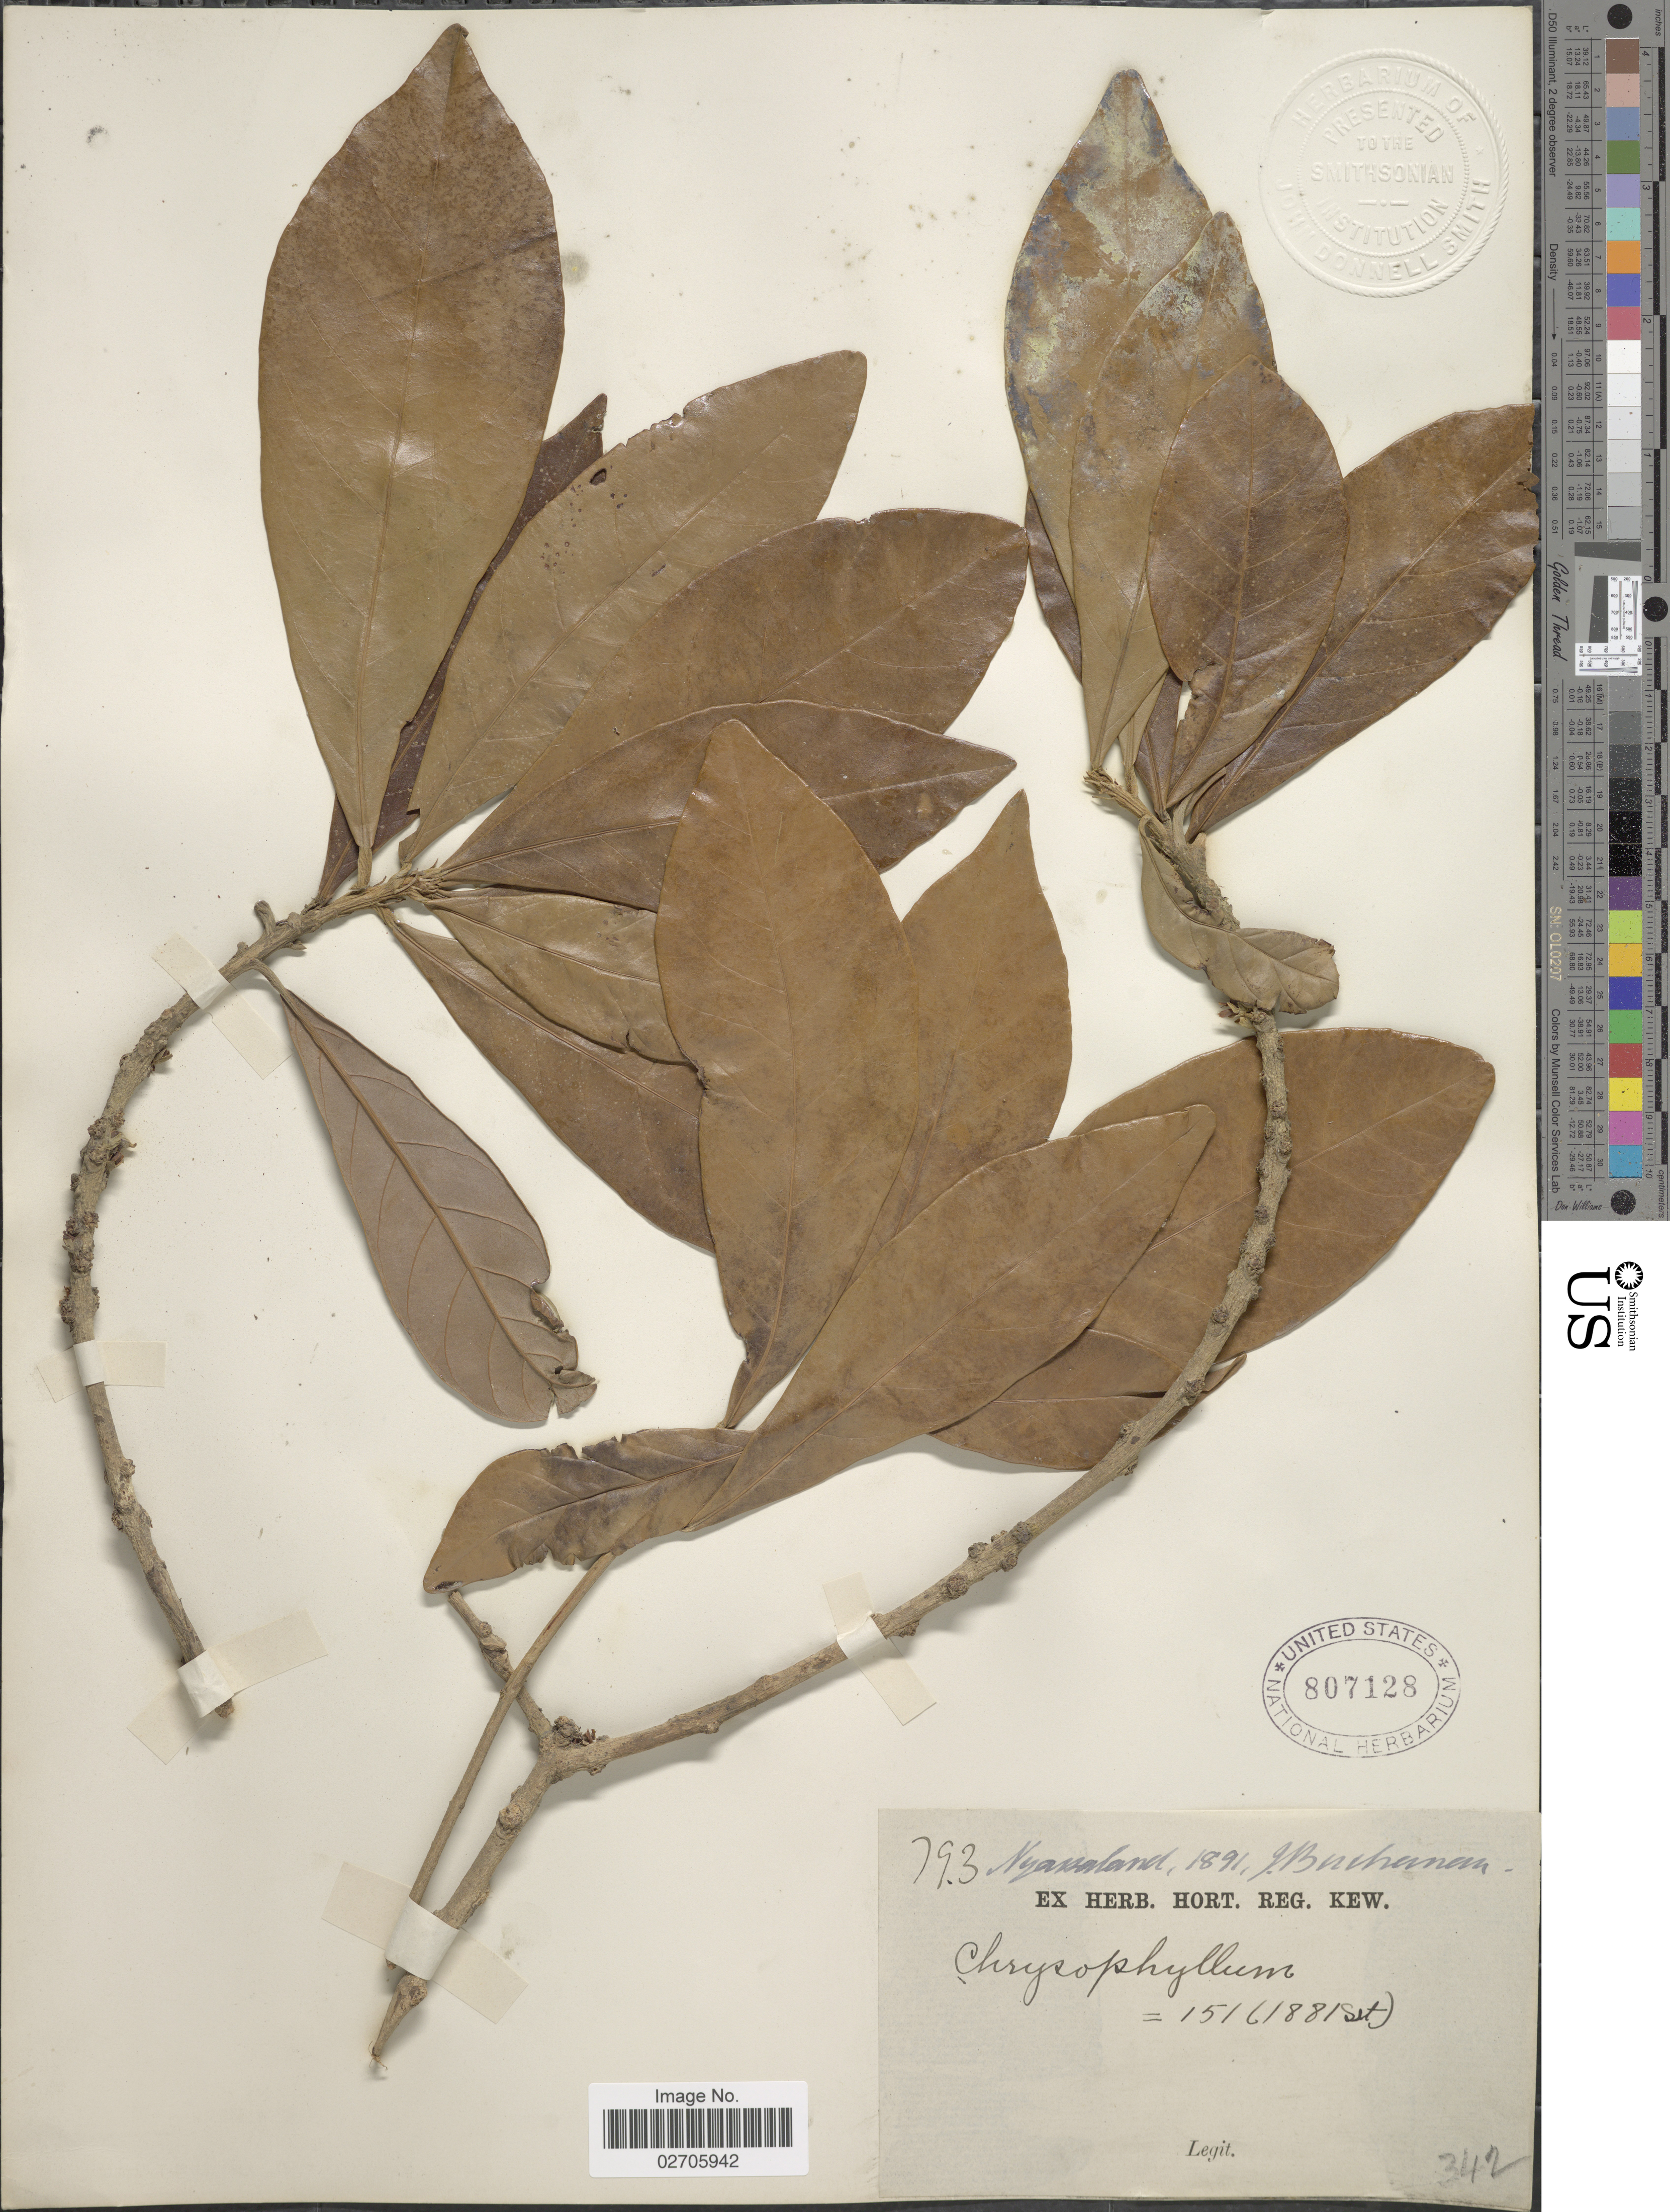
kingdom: Plantae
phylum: Tracheophyta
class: Magnoliopsida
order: Ericales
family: Sapotaceae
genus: Chrysophyllum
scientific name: Chrysophyllum sp.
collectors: J. Buchanan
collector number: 793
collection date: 1891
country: Malawi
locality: Nyassaland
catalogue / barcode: US 807128